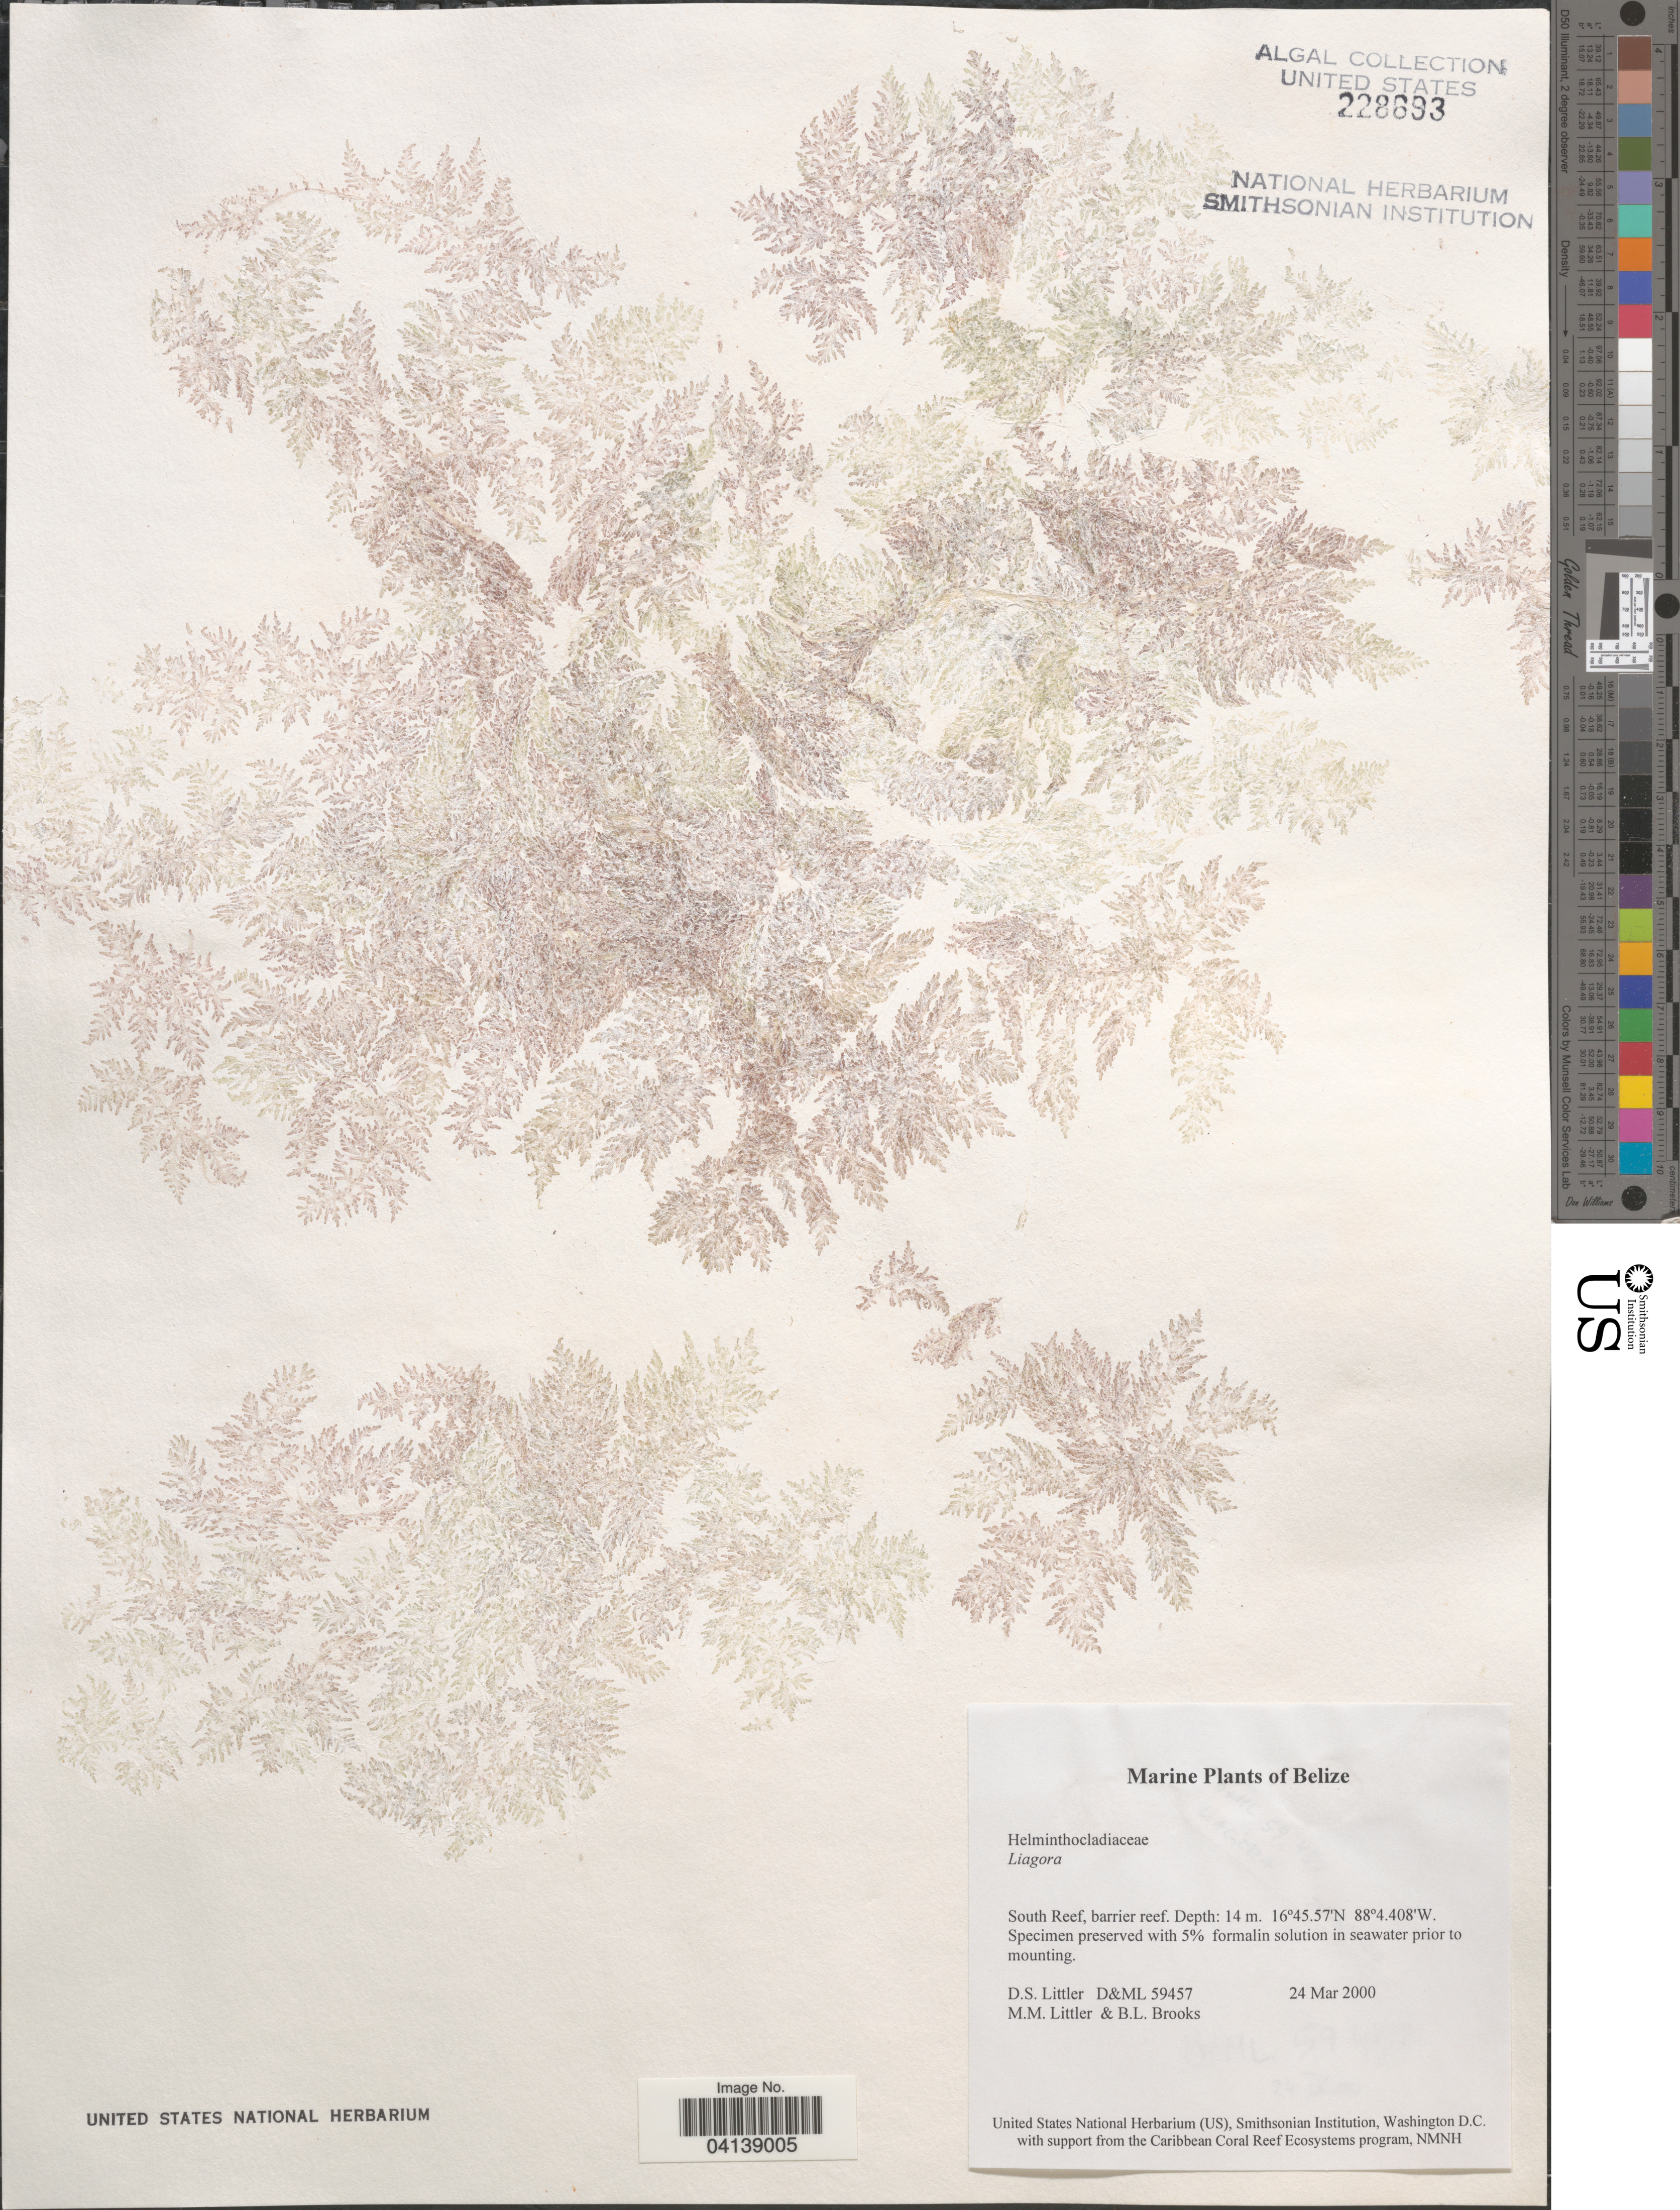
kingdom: Plantae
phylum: Rhodophyta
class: Florideophyceae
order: Nemaliales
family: Liagoraceae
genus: Liagora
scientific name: Liagora sp.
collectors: D. S. Littler & B. Brooks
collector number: D&ML 59457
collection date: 2000-03-24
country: Belize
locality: South Reef, barrier reef.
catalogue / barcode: US 228693